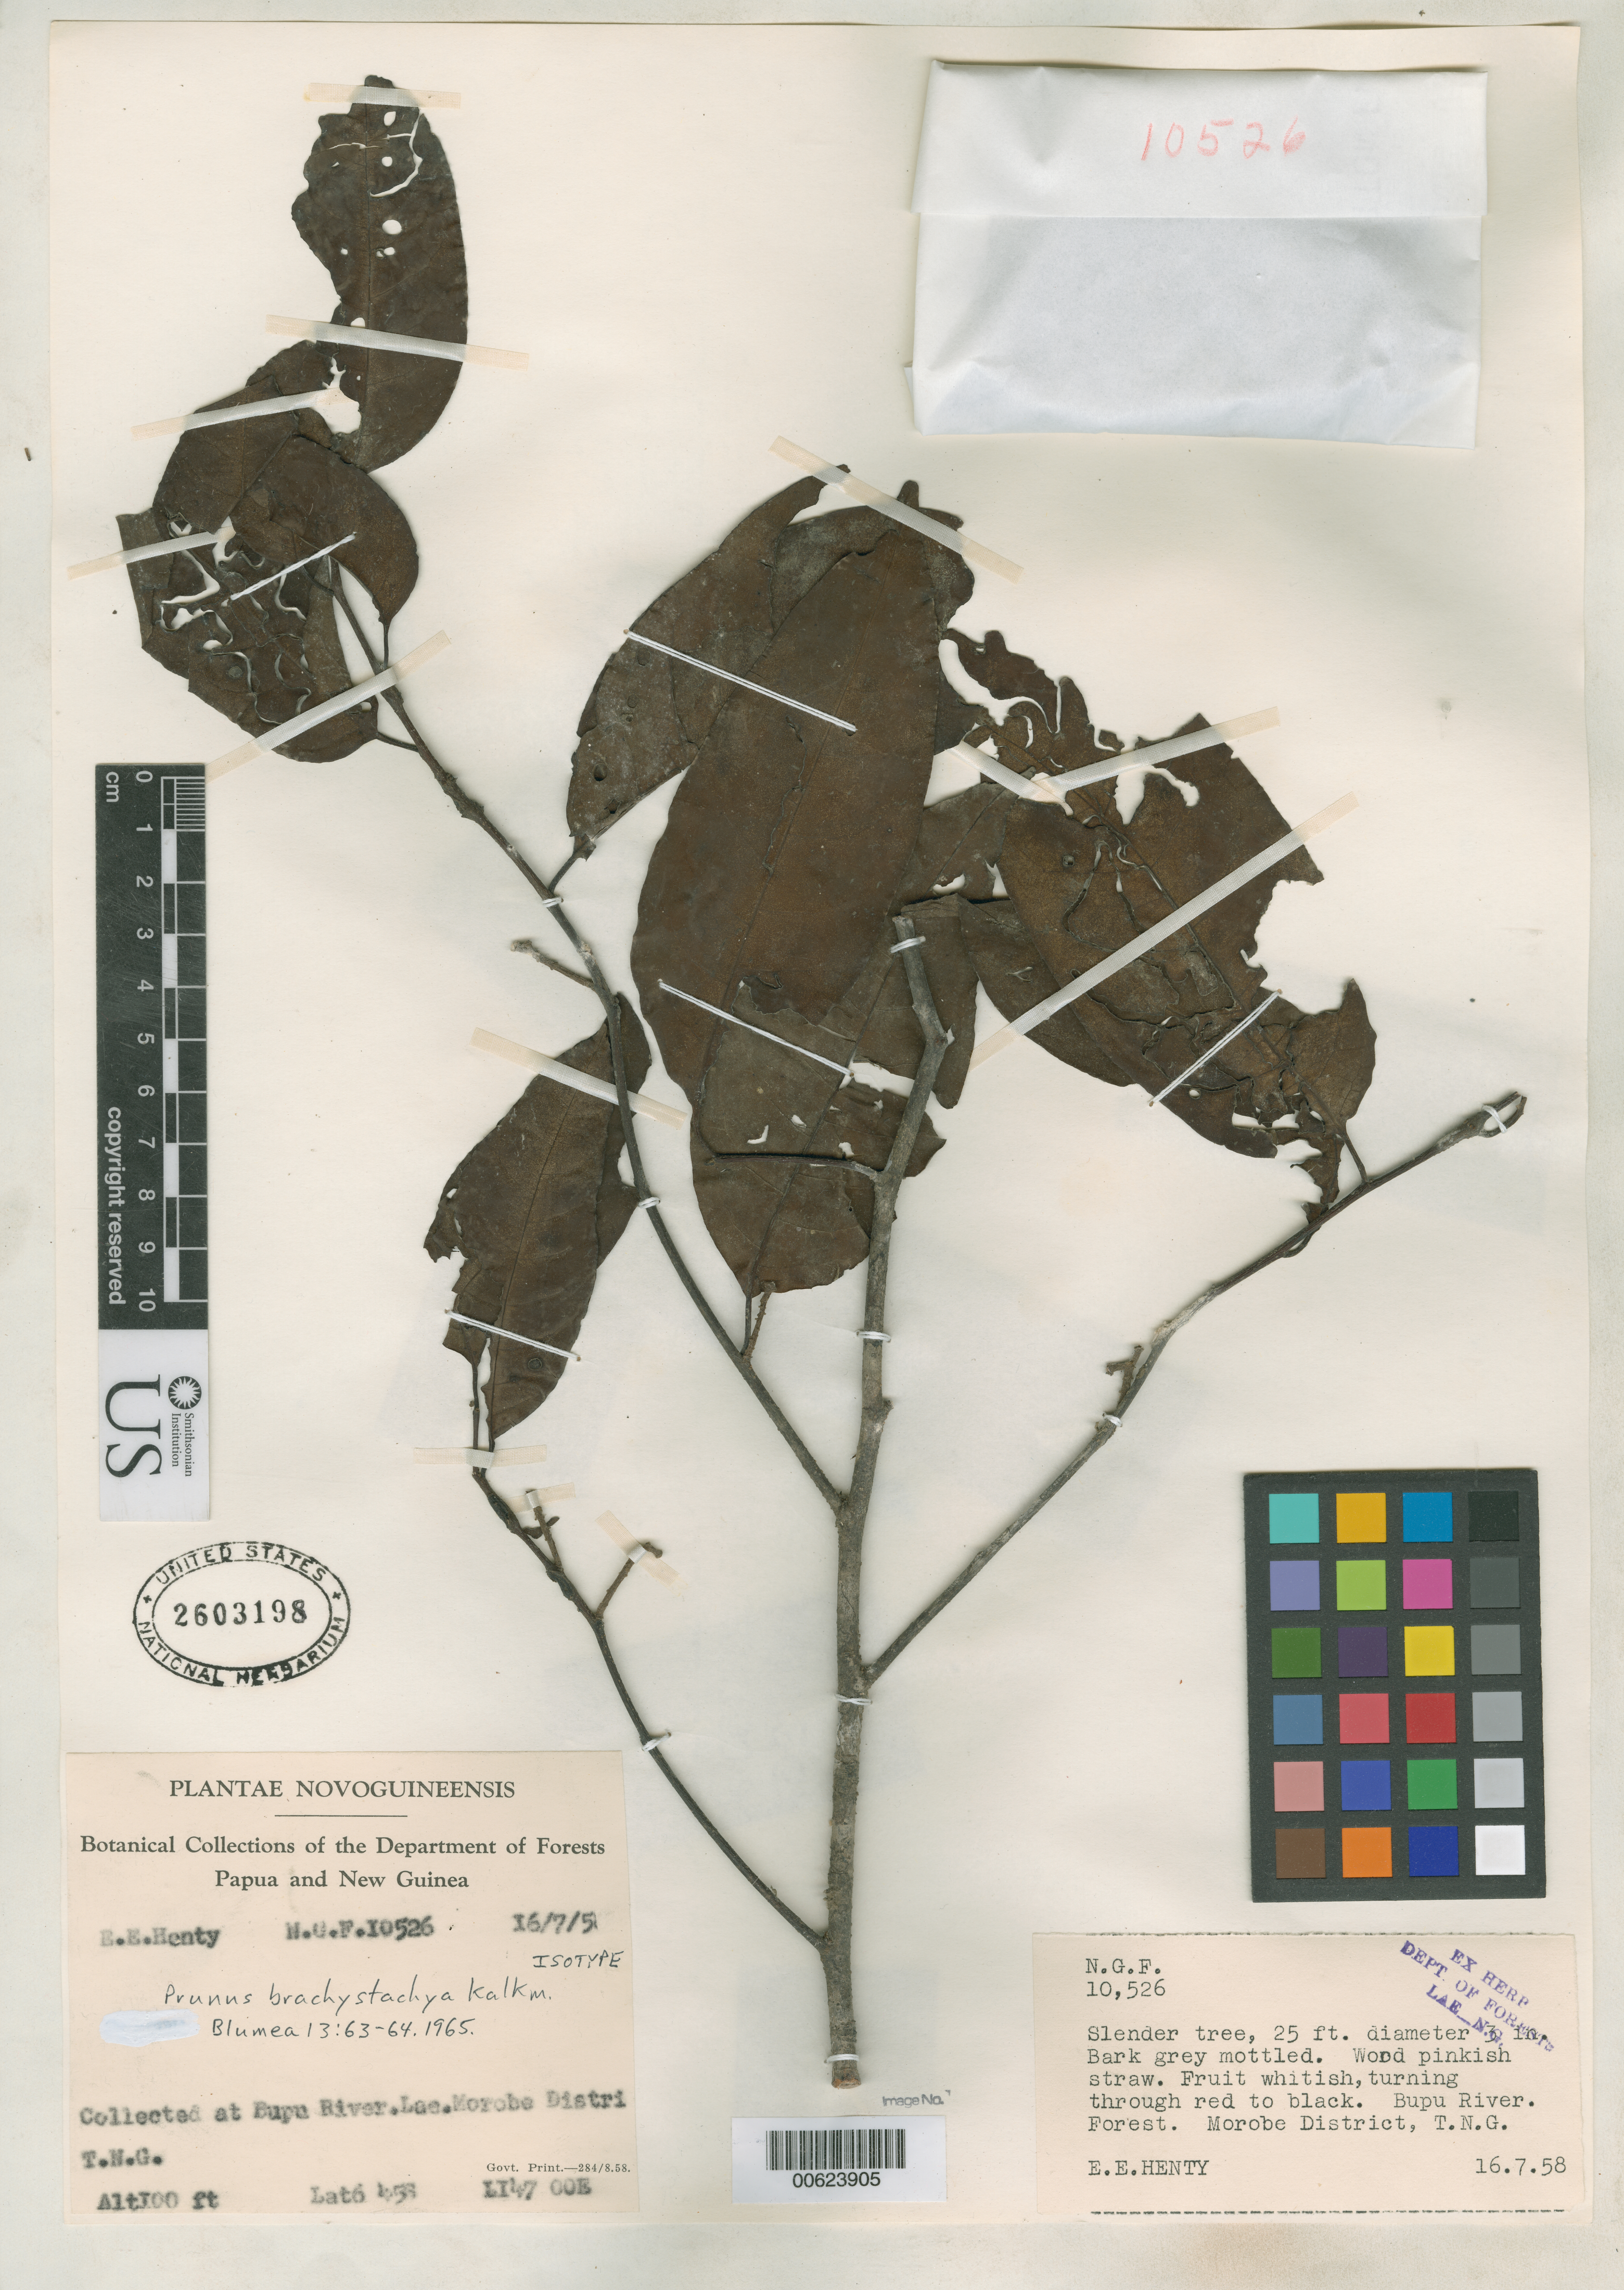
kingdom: Plantae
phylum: Tracheophyta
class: Magnoliopsida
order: Rosales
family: Rosaceae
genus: Prunus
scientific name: Prunus brachystachya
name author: Kalkman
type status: Isotype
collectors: E. Henty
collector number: NGF 10526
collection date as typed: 16 Jul 1958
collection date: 1958-07-16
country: Papua New Guinea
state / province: Morobe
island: New Guinea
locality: Bupu River, Lae.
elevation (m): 30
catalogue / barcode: US 2603198